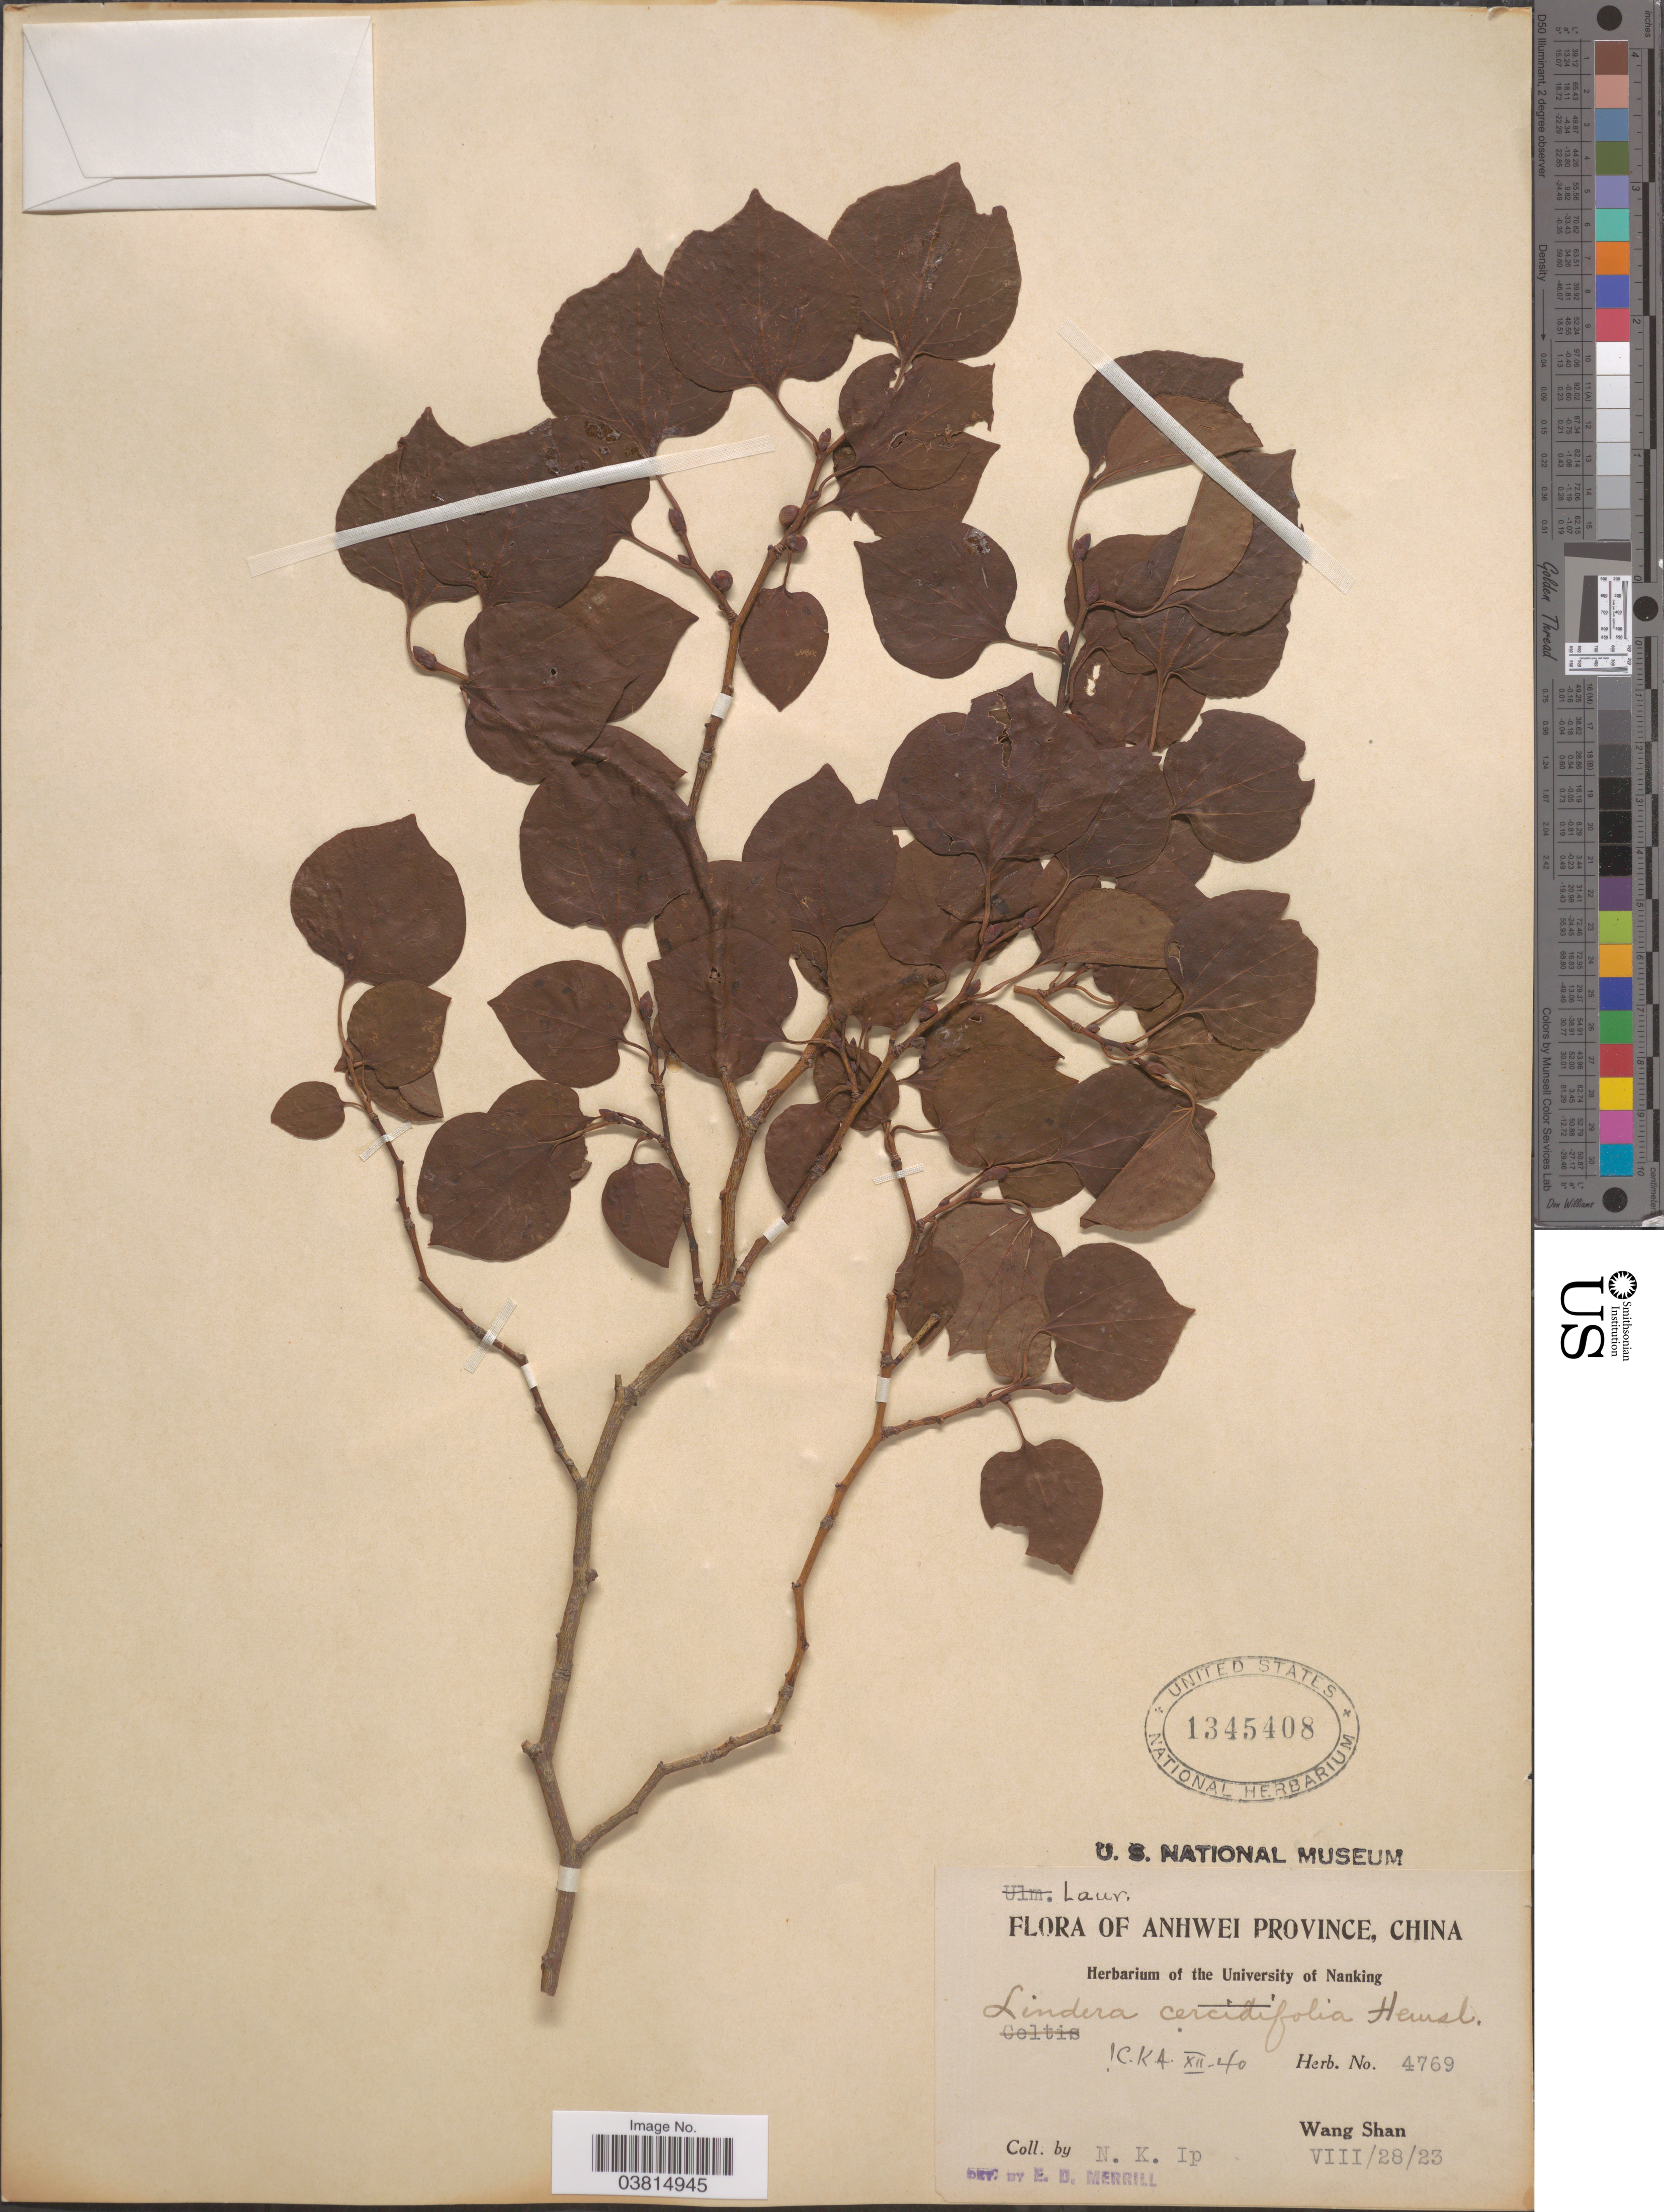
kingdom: Plantae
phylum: Tracheophyta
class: Magnoliopsida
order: Laurales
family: Lauraceae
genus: Lindera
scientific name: Lindera cercidifolia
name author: Hemsl.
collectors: N. Ip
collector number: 4769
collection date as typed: Transcribed d/m/y: 28/8/23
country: China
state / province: Anhui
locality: Anhwei Province. Wang Shan.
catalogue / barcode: US 1345408